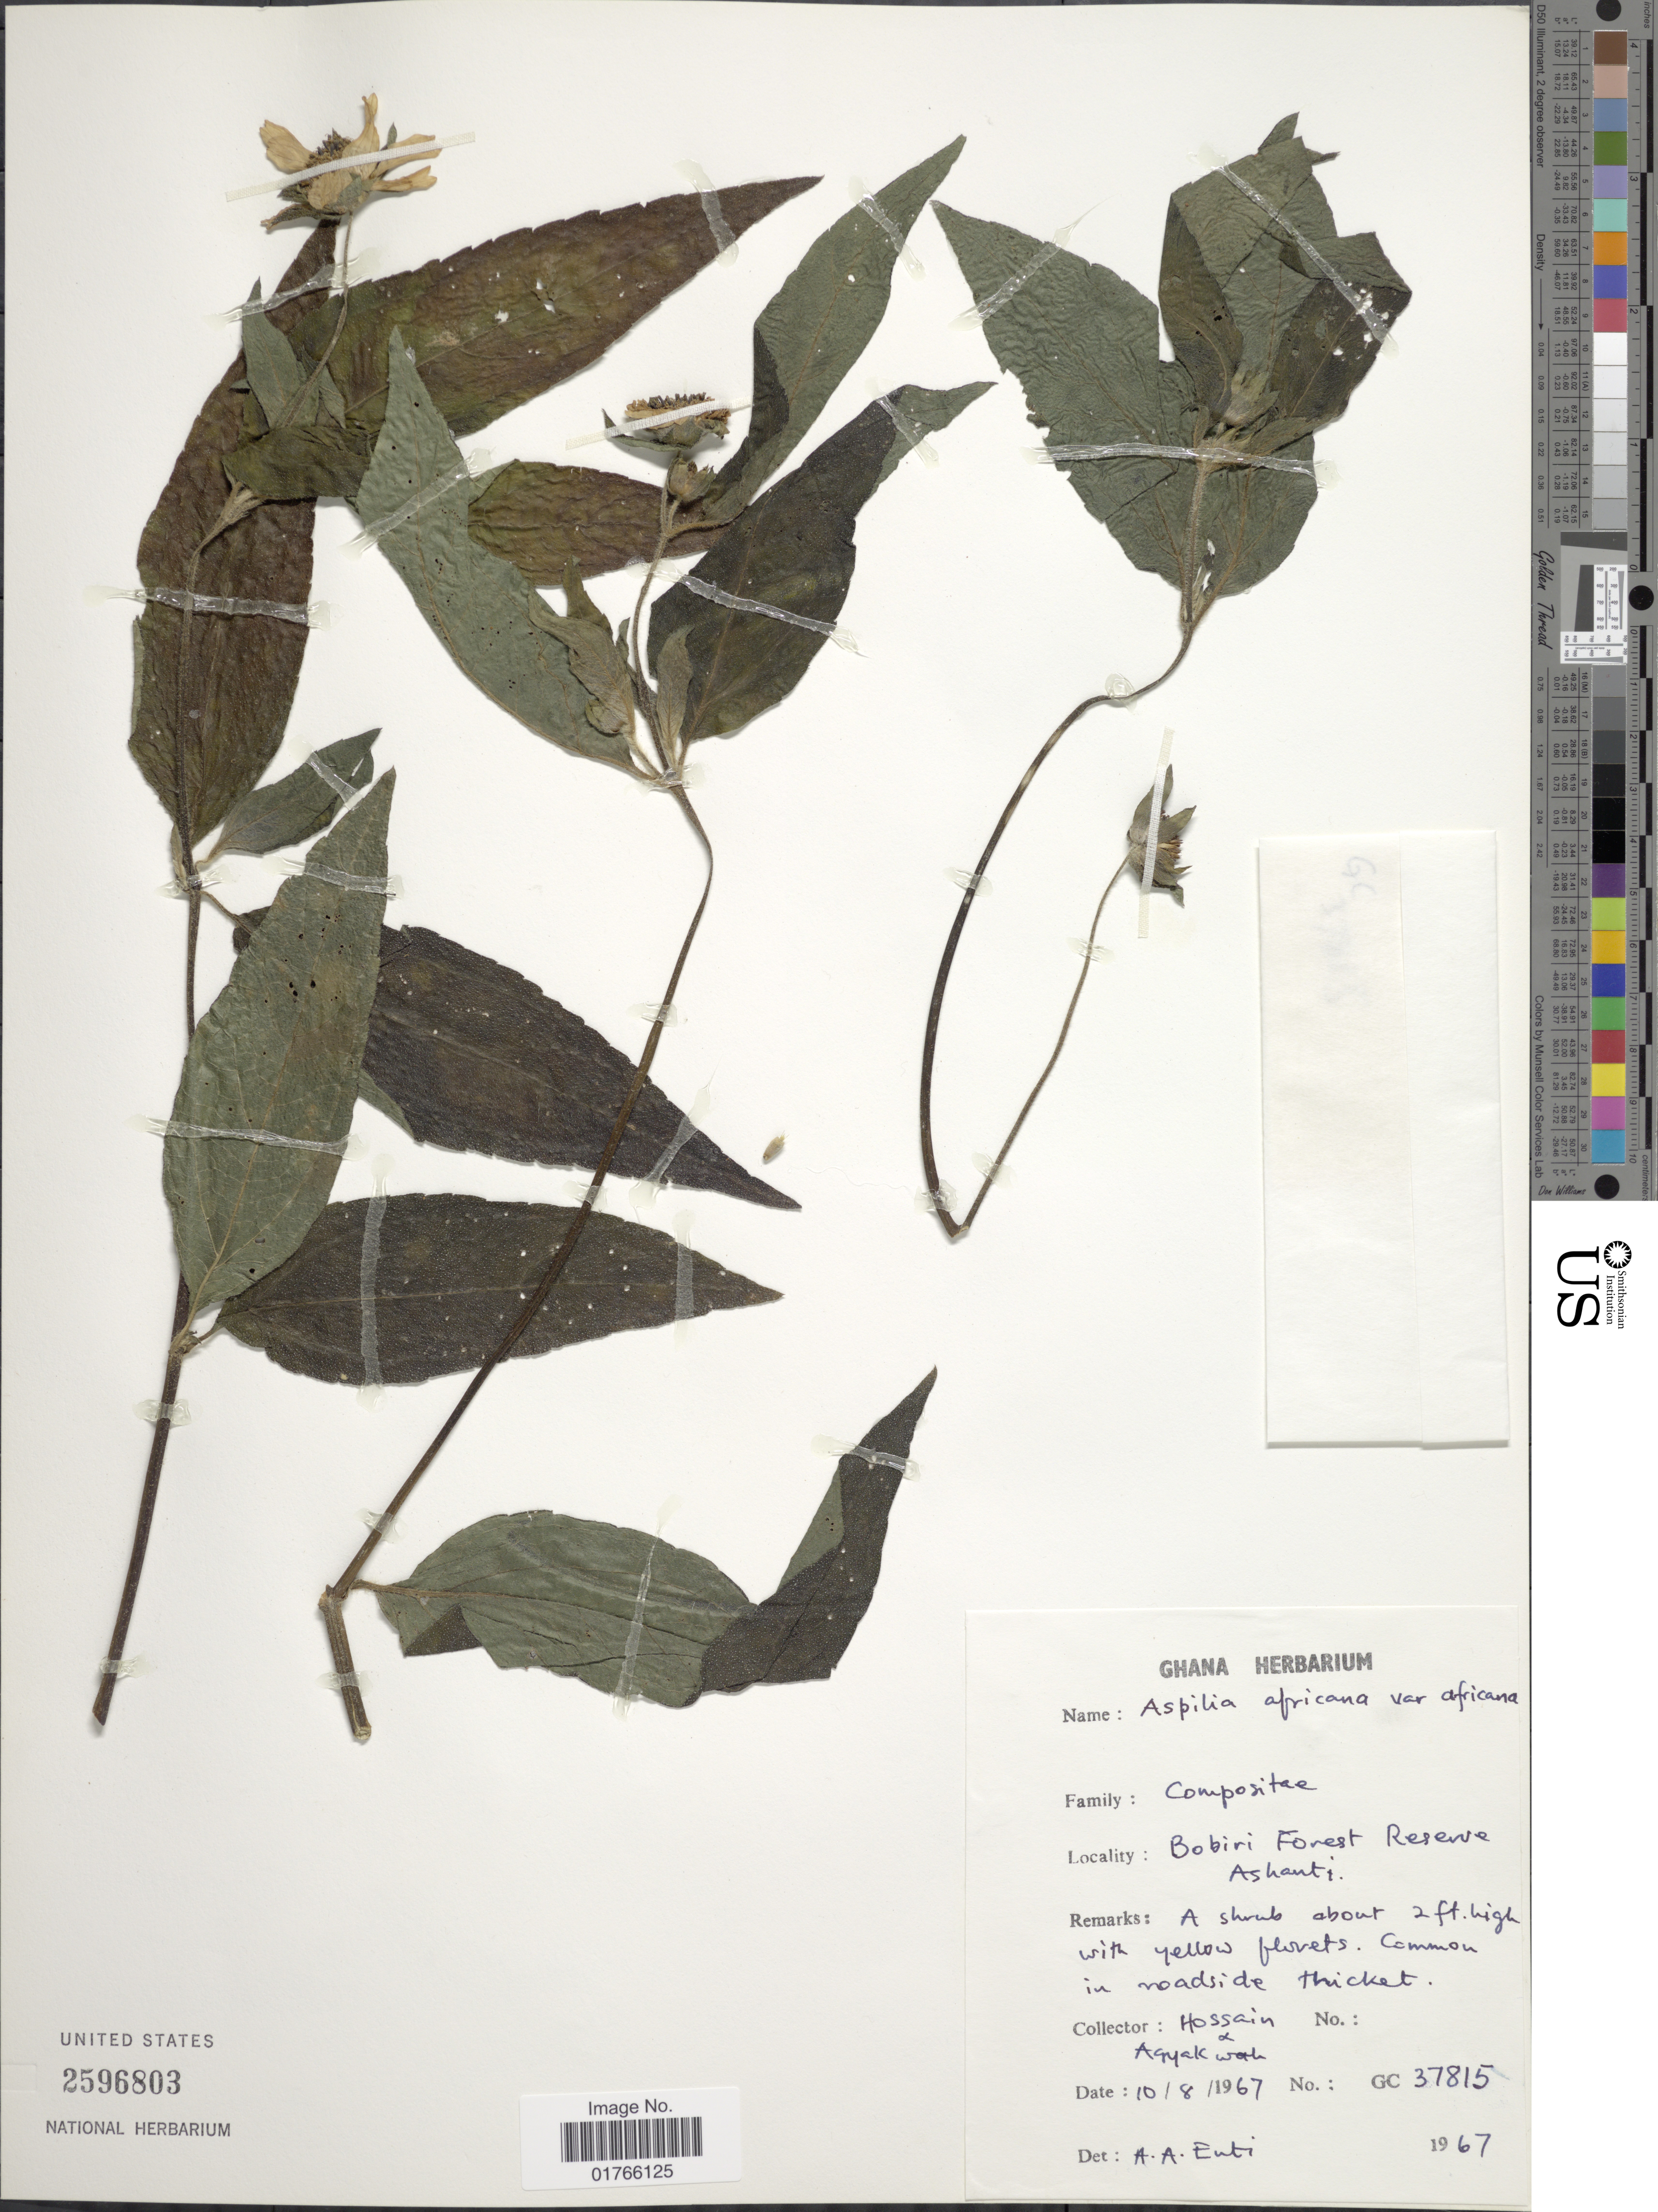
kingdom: Plantae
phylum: Tracheophyta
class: Magnoliopsida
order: Asterales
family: Asteraceae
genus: Aspilia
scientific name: Aspilia africana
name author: (Pers.) C.D. Adams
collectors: Hossain & Agyakwah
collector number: GC37815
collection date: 1967-08-10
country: Ghana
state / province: Ashanti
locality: Bobiri Forest Reserve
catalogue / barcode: US 2596803